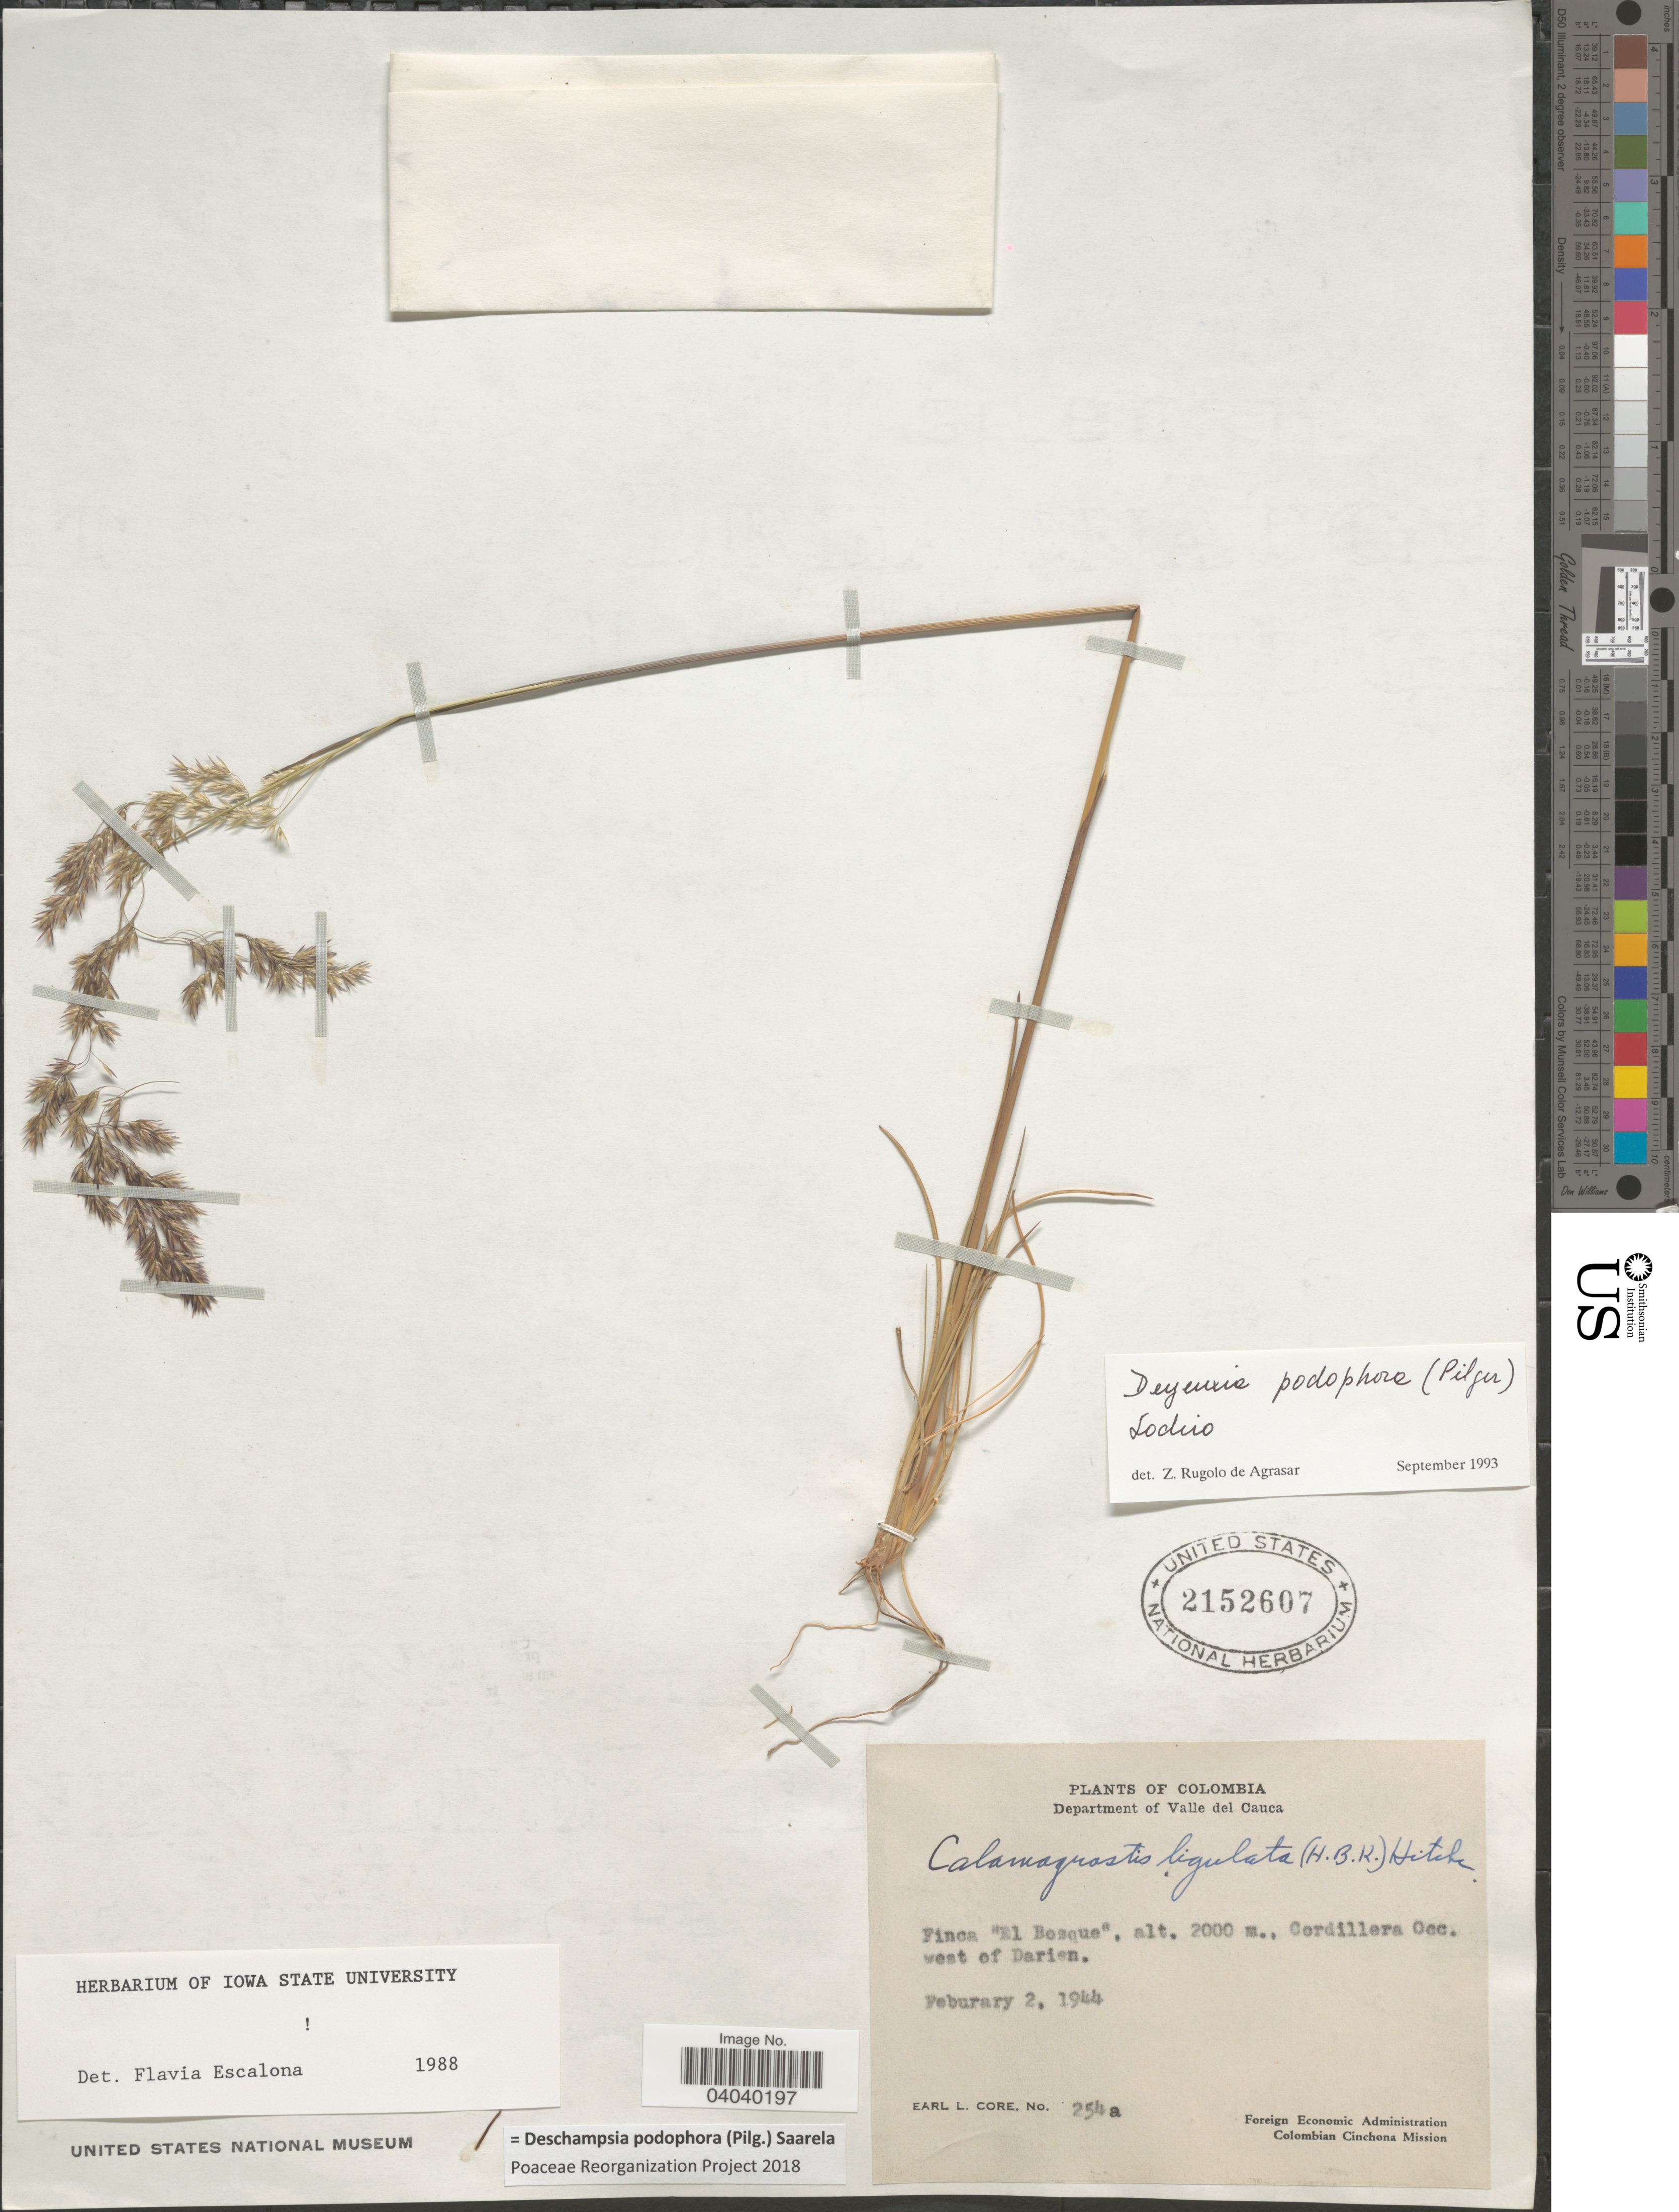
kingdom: Plantae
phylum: Tracheophyta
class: Liliopsida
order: Poales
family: Poaceae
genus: Deschampsia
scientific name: Deschampsia podophora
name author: (Pilg.) Saarela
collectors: E. L. Core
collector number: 254a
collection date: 1944-02-02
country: Colombia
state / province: Valle del Cauca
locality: Department of Valle del Cauca. Finca "El Bosque", Cordillera Occ. west of Darien.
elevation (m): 2000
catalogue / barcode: US 2152607